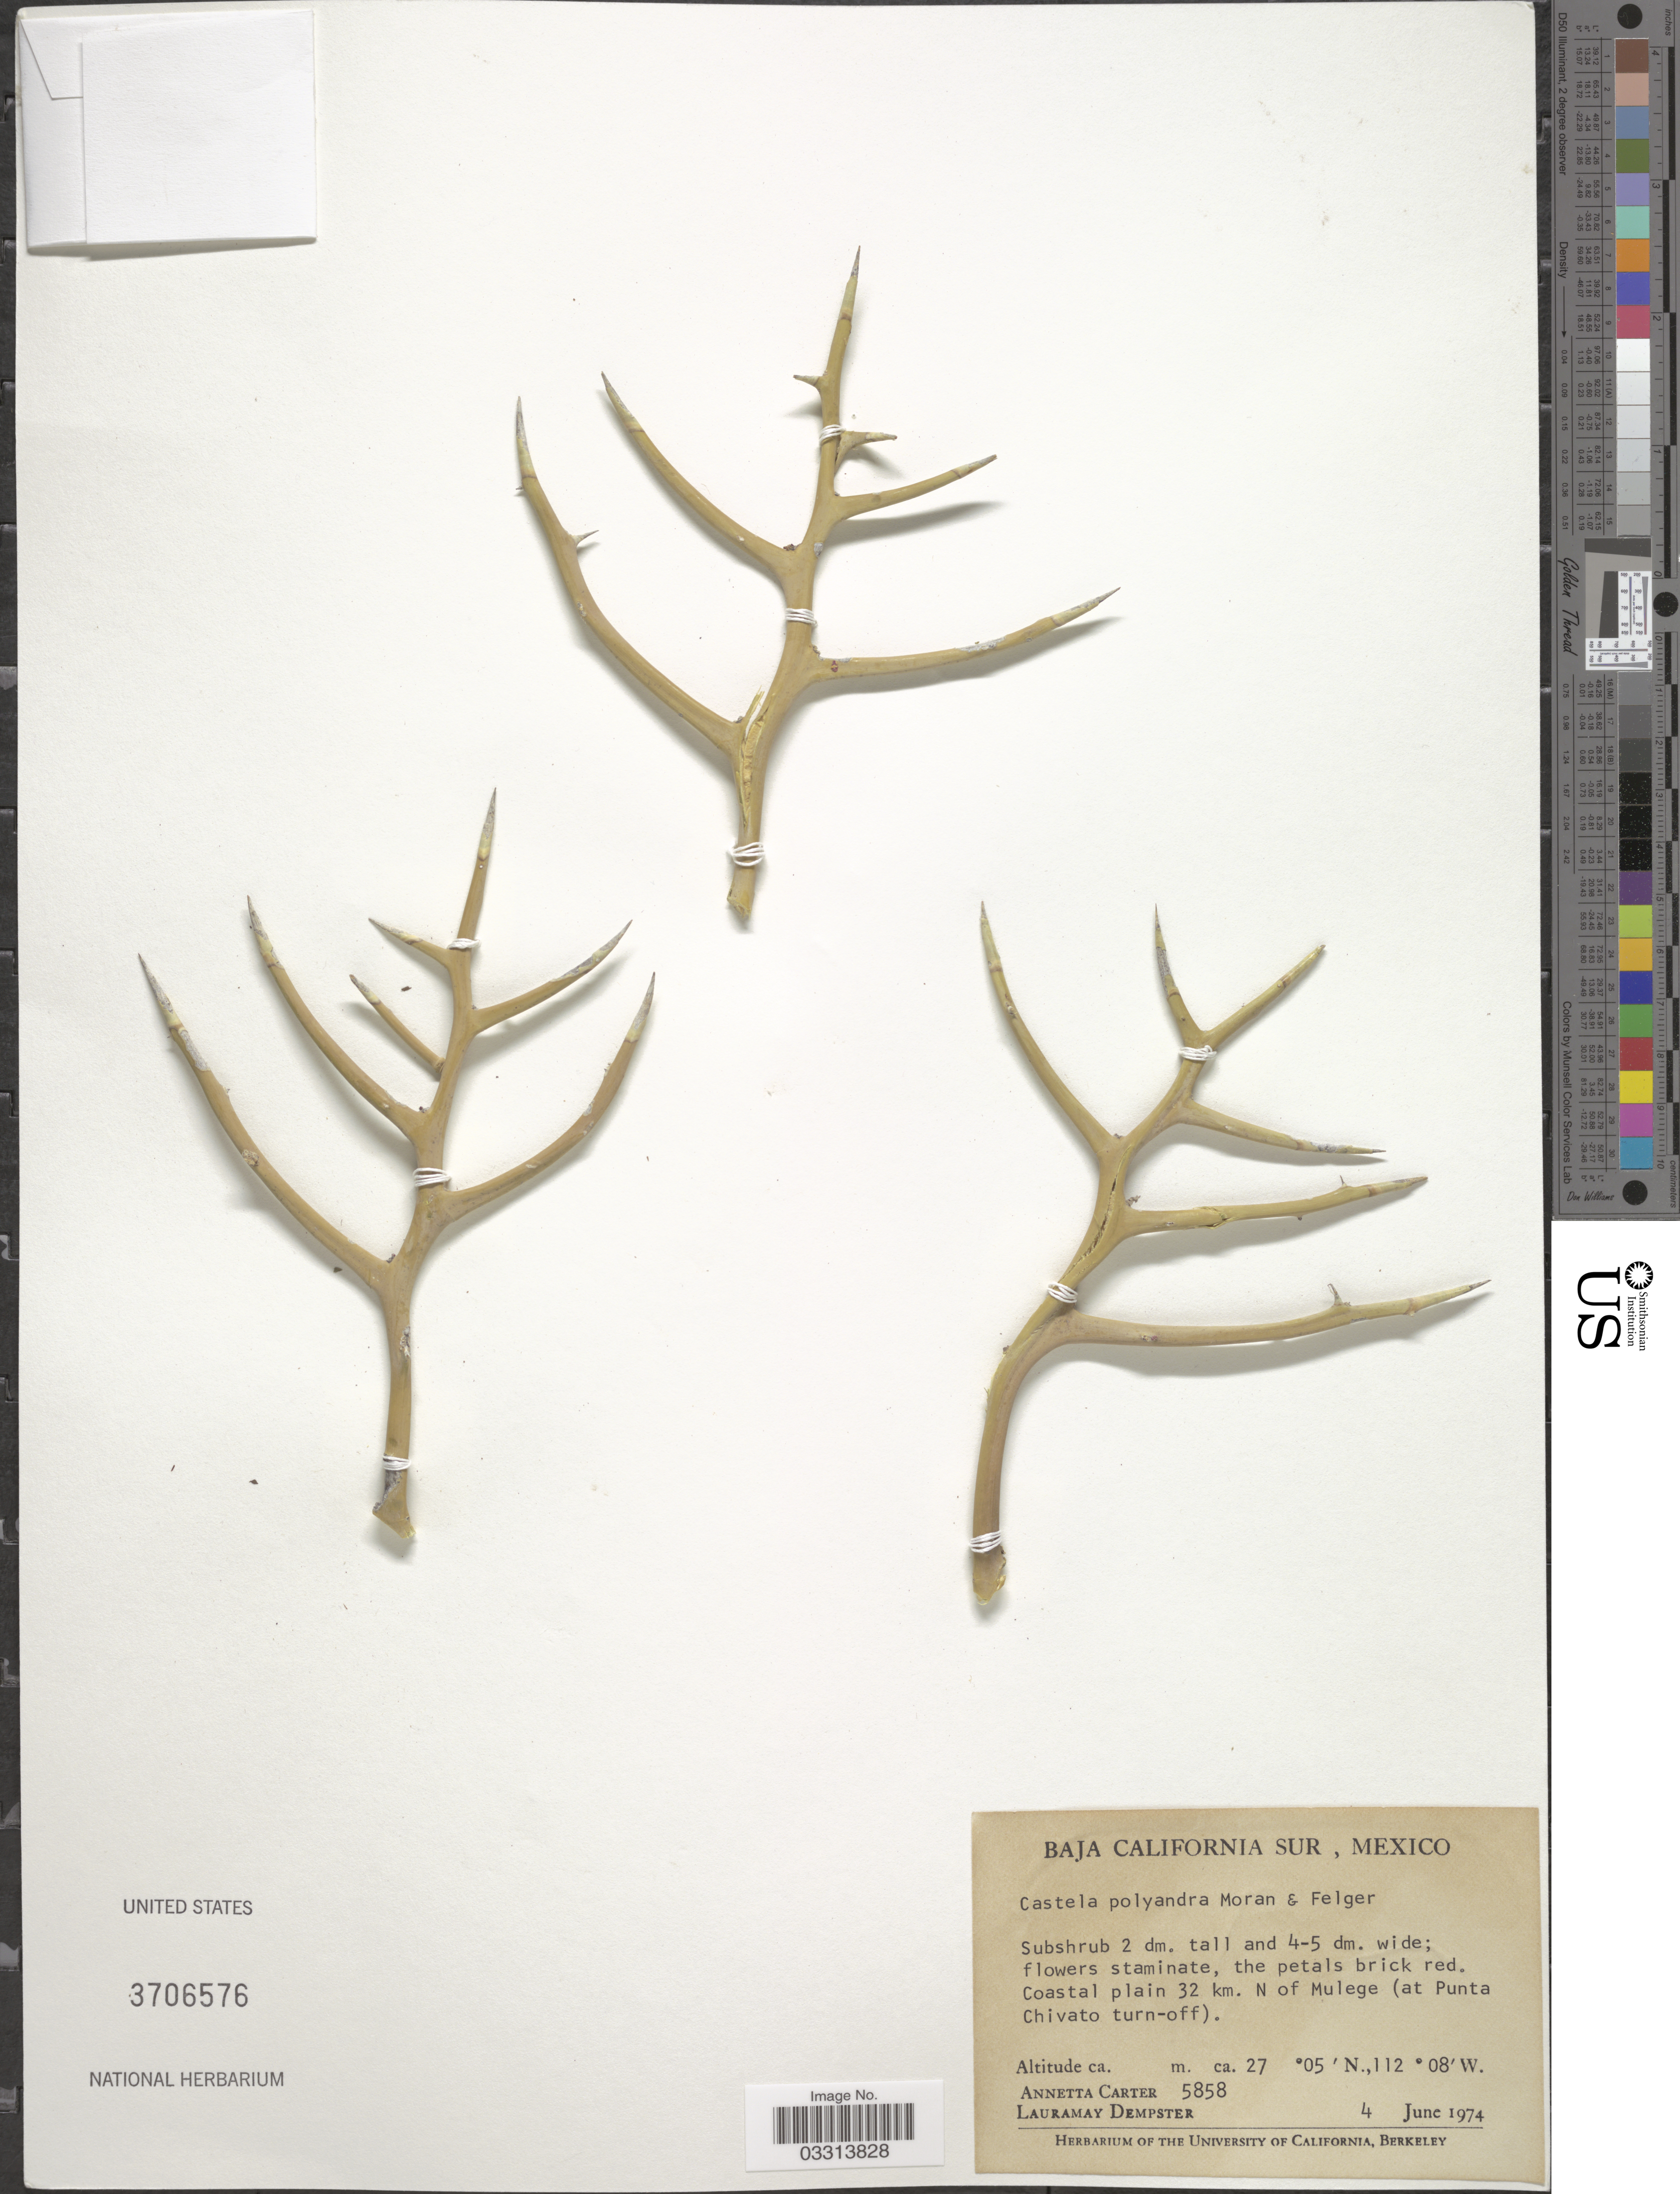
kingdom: Plantae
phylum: Tracheophyta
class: Magnoliopsida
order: Sapindales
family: Simaroubaceae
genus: Castela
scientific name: Castela polyandra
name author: Moran & Felger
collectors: A. Carter & L. T. Dempster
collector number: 5858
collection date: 1974-06-04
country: Mexico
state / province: Baja California Sur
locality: Coastal plain 32 km. N of Mulege (at Punta Chivato turn-off).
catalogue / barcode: US 3706576